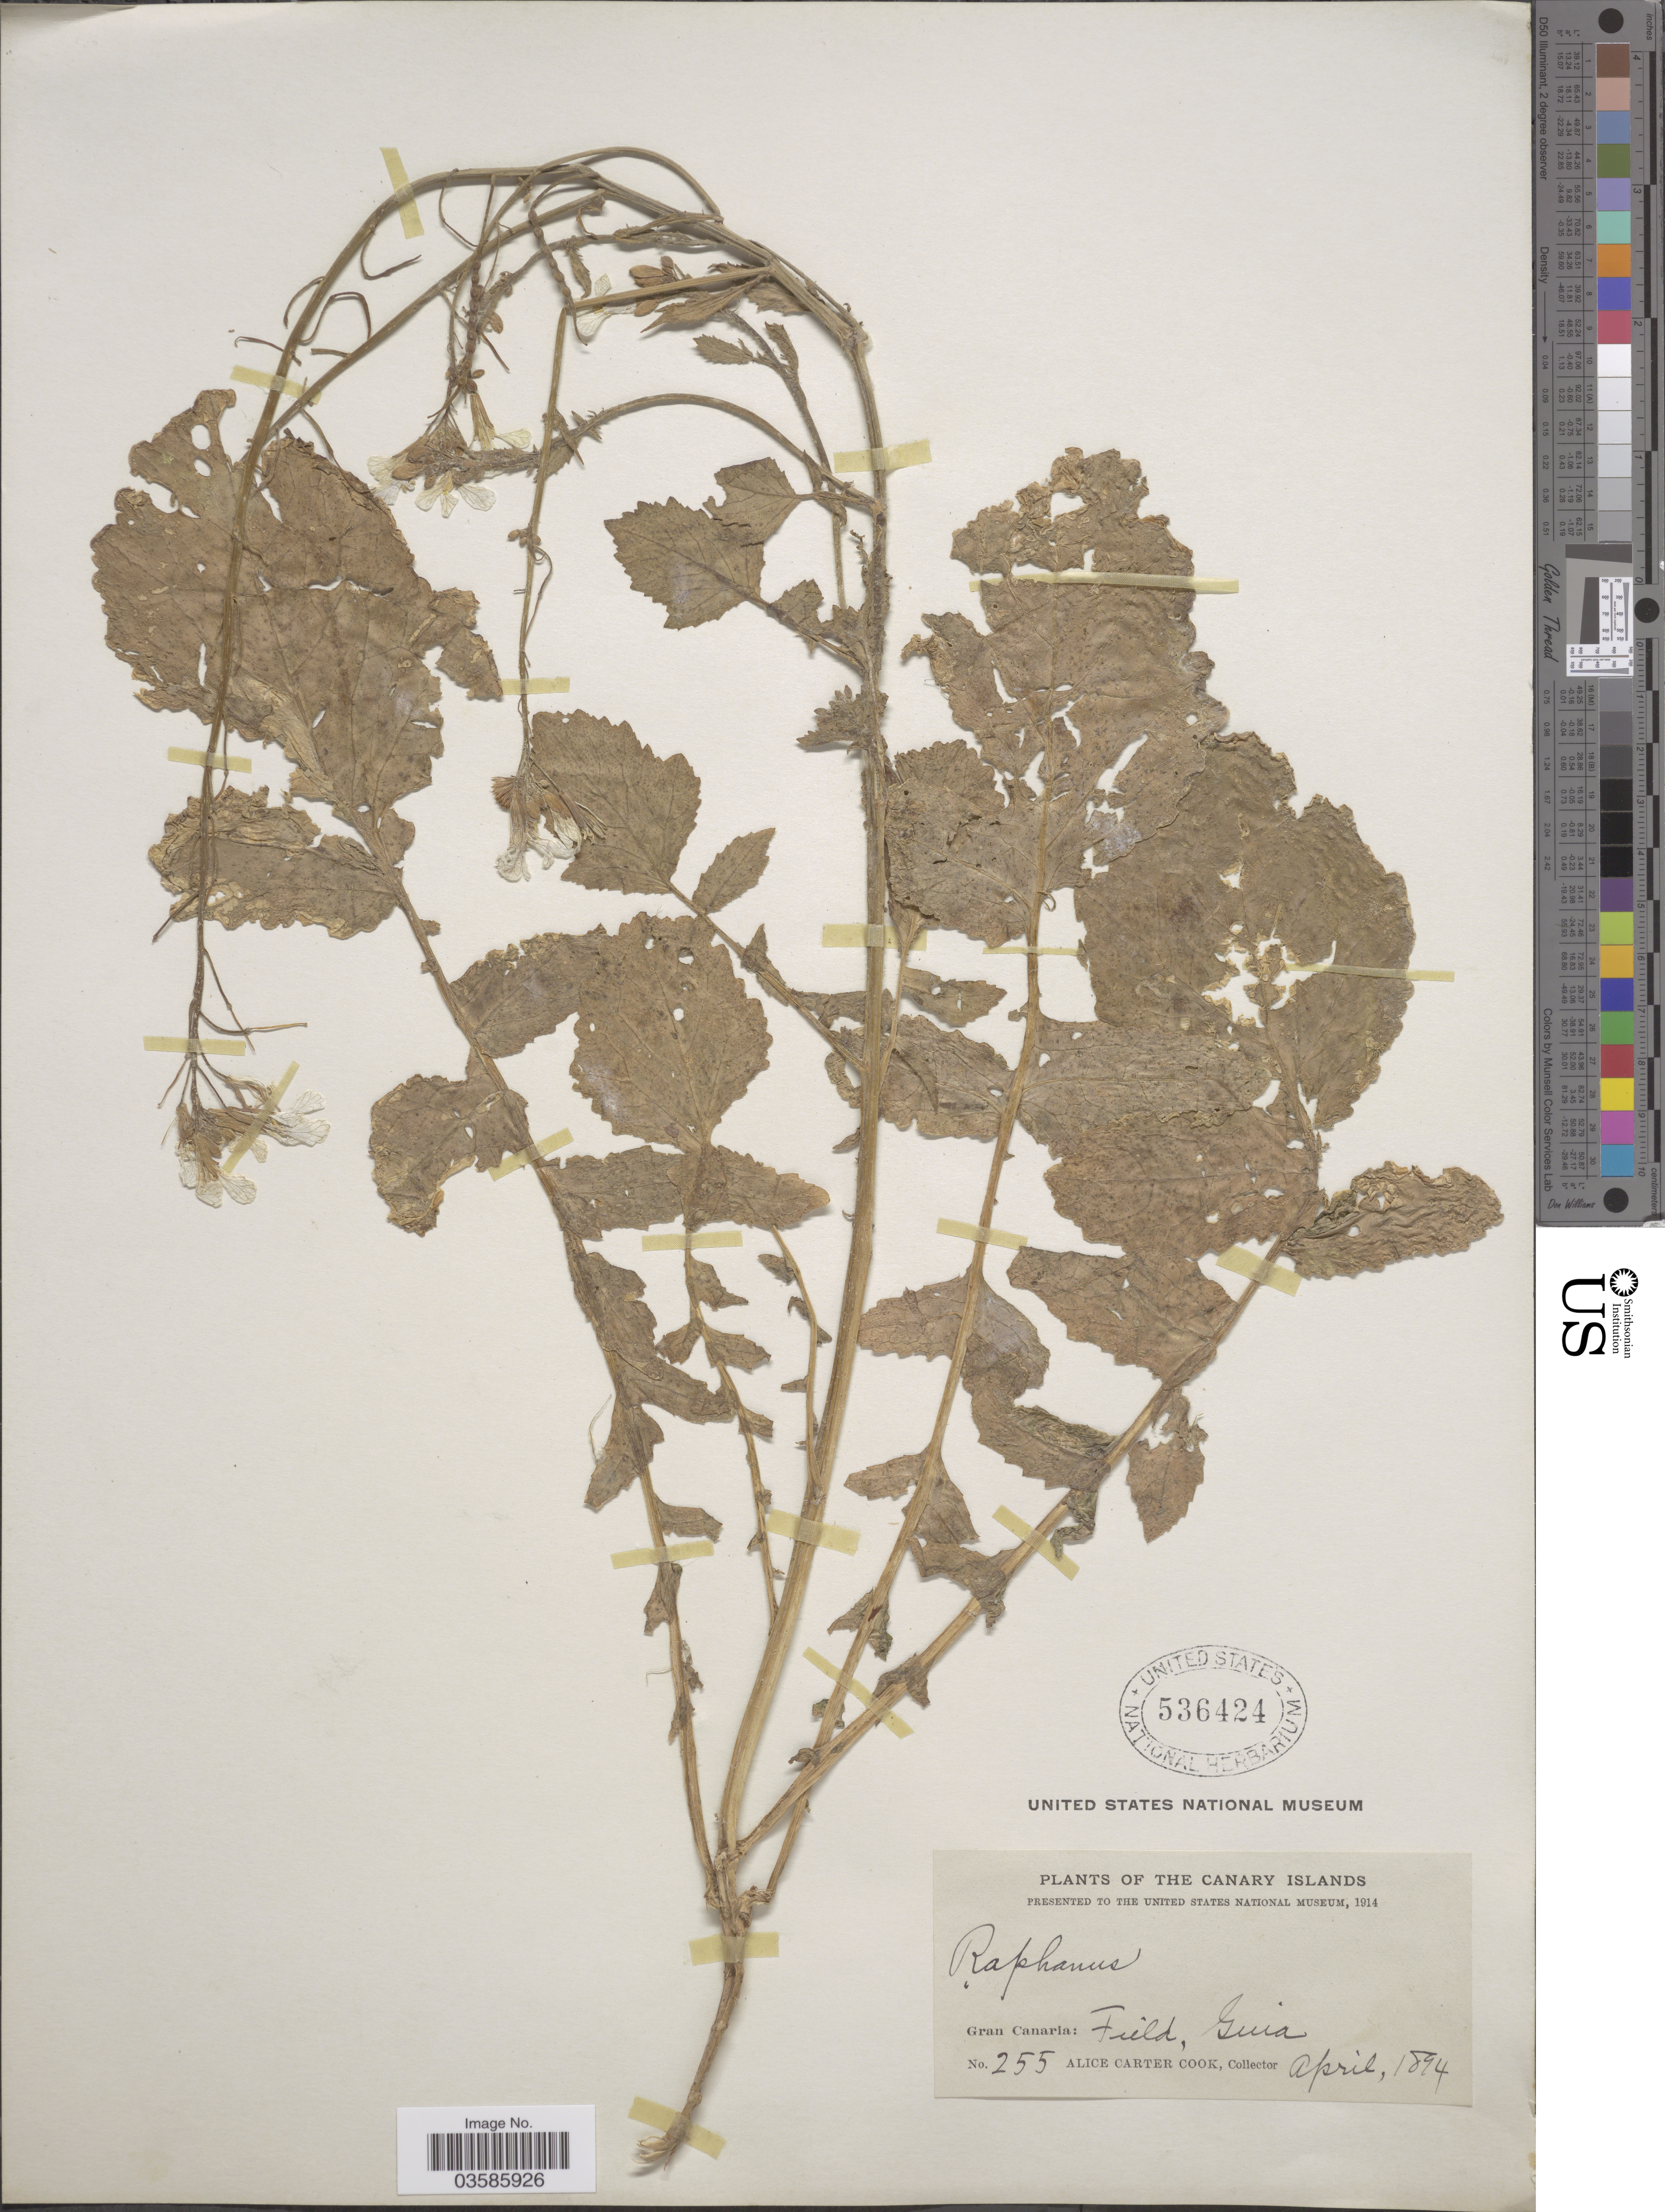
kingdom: Plantae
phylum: Tracheophyta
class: Magnoliopsida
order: Brassicales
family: Brassicaceae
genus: Raphanistrum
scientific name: Raphanistrum lampsana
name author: Gaertn.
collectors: Alice C. Cook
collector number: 255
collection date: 1894-04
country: Spain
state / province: Canarias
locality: The Canary Island. Gran Canaria: Field, Guia.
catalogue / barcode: US 536424